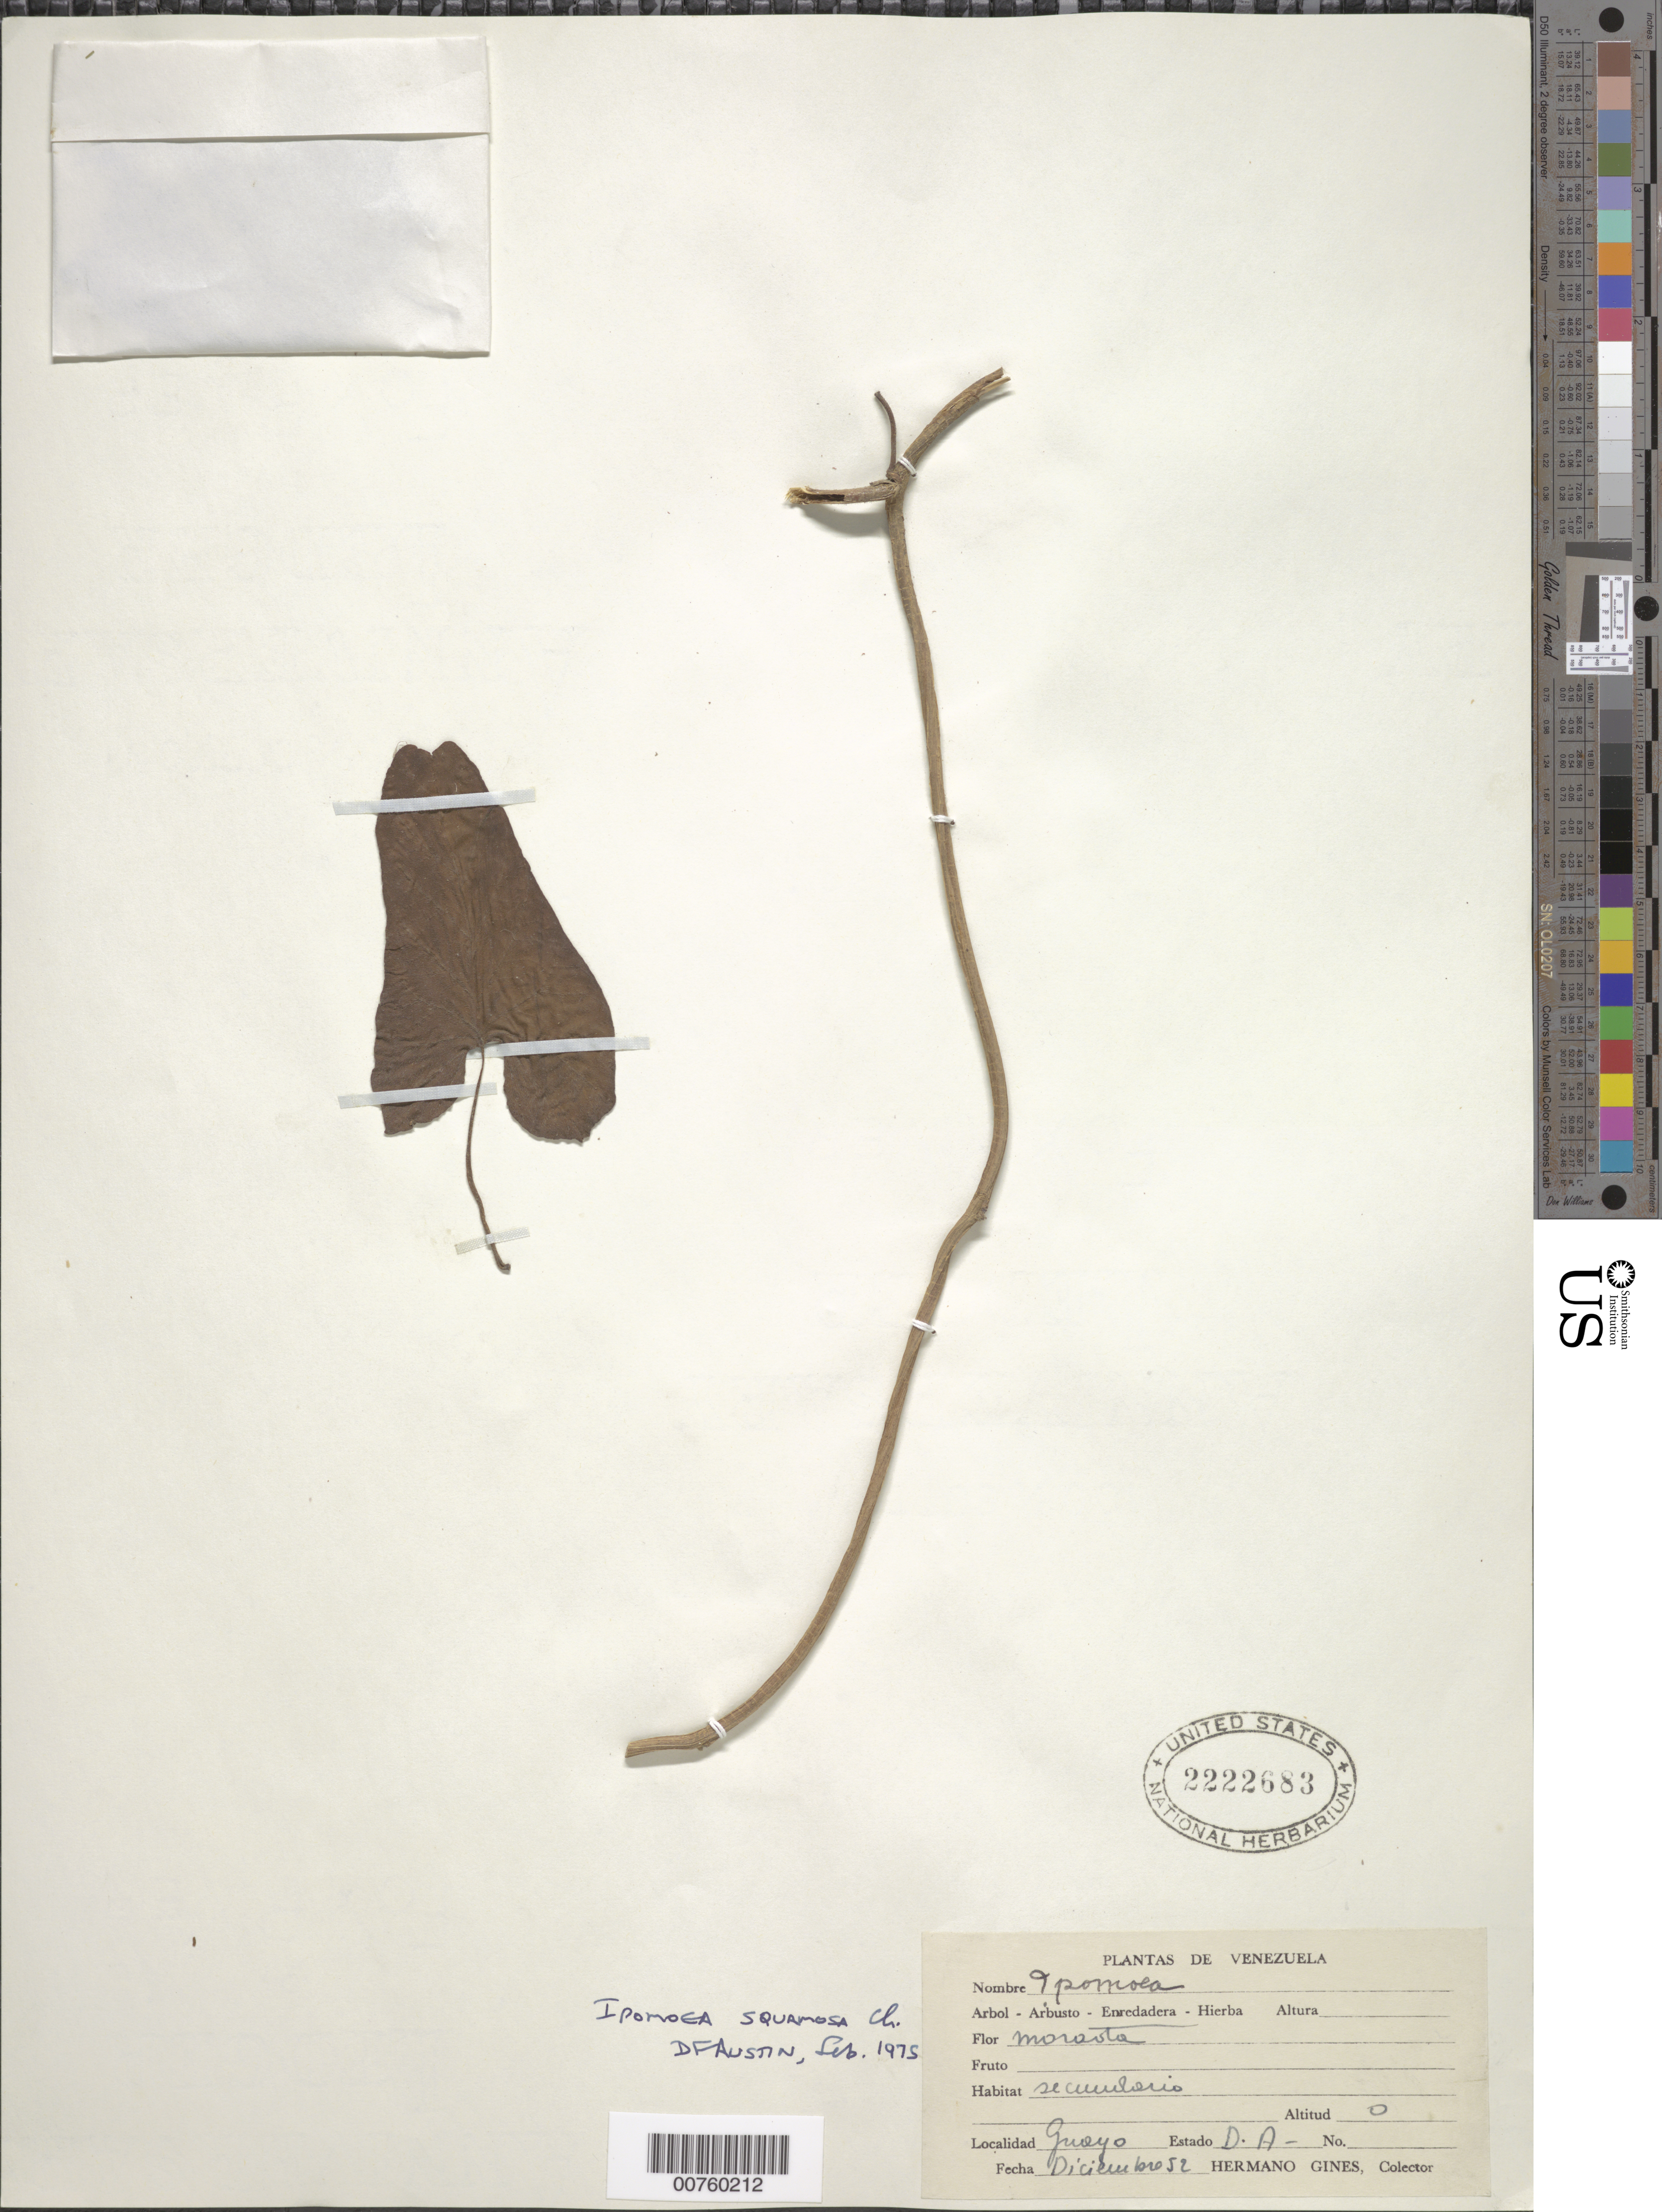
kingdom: Plantae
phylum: Tracheophyta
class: Magnoliopsida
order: Solanales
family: Convolvulaceae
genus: Ipomoea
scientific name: Ipomoea squamosa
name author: Choisy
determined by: Austin, D. F.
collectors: H. Gines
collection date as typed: Dec-52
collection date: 1952-12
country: Venezuela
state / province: Delta Amacuro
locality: Guayo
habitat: Secondary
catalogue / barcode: US 2222683